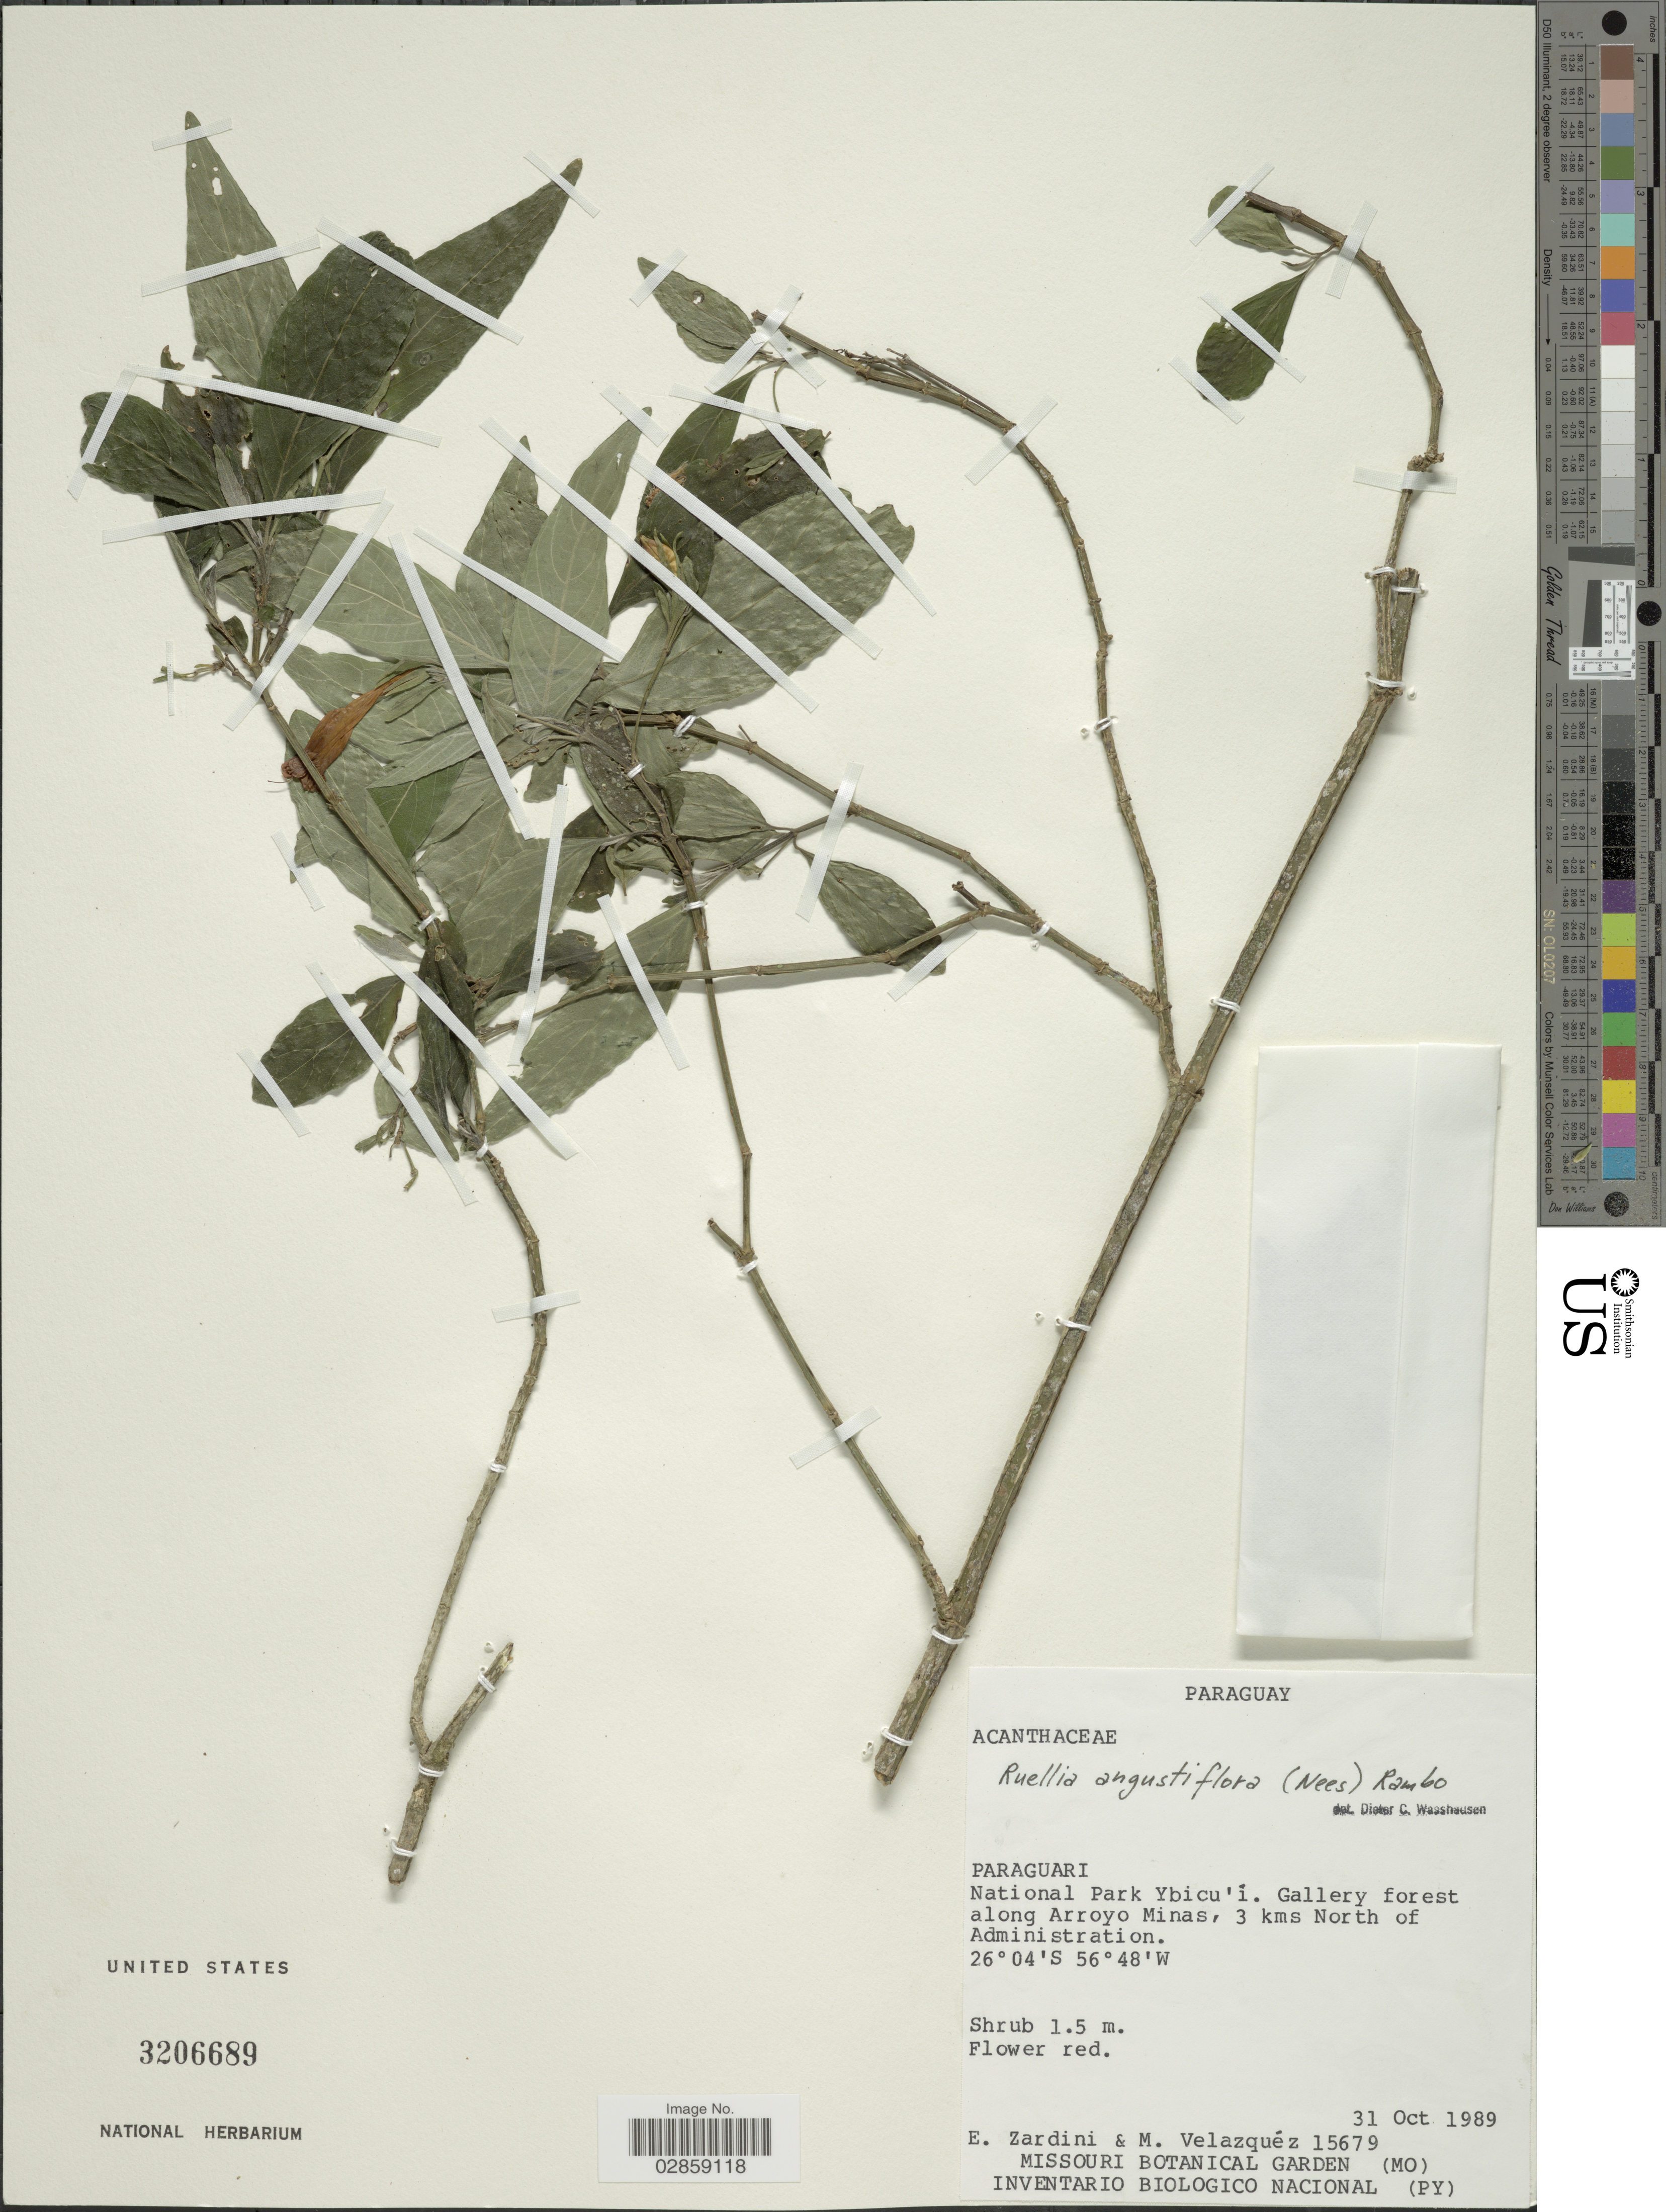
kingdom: Plantae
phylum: Tracheophyta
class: Magnoliopsida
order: Lamiales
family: Acanthaceae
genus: Ruellia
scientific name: Ruellia angustiflora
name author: (Nees) Lindau ex Rambo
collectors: E. M. Zardini & M. Velazquez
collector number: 15679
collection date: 1989-10-31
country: Paraguay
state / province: Paraguari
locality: National Park Ybicu'í. Gallery forest along Arroyo Minas, 3 kms North of Administration.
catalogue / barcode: US 3206689